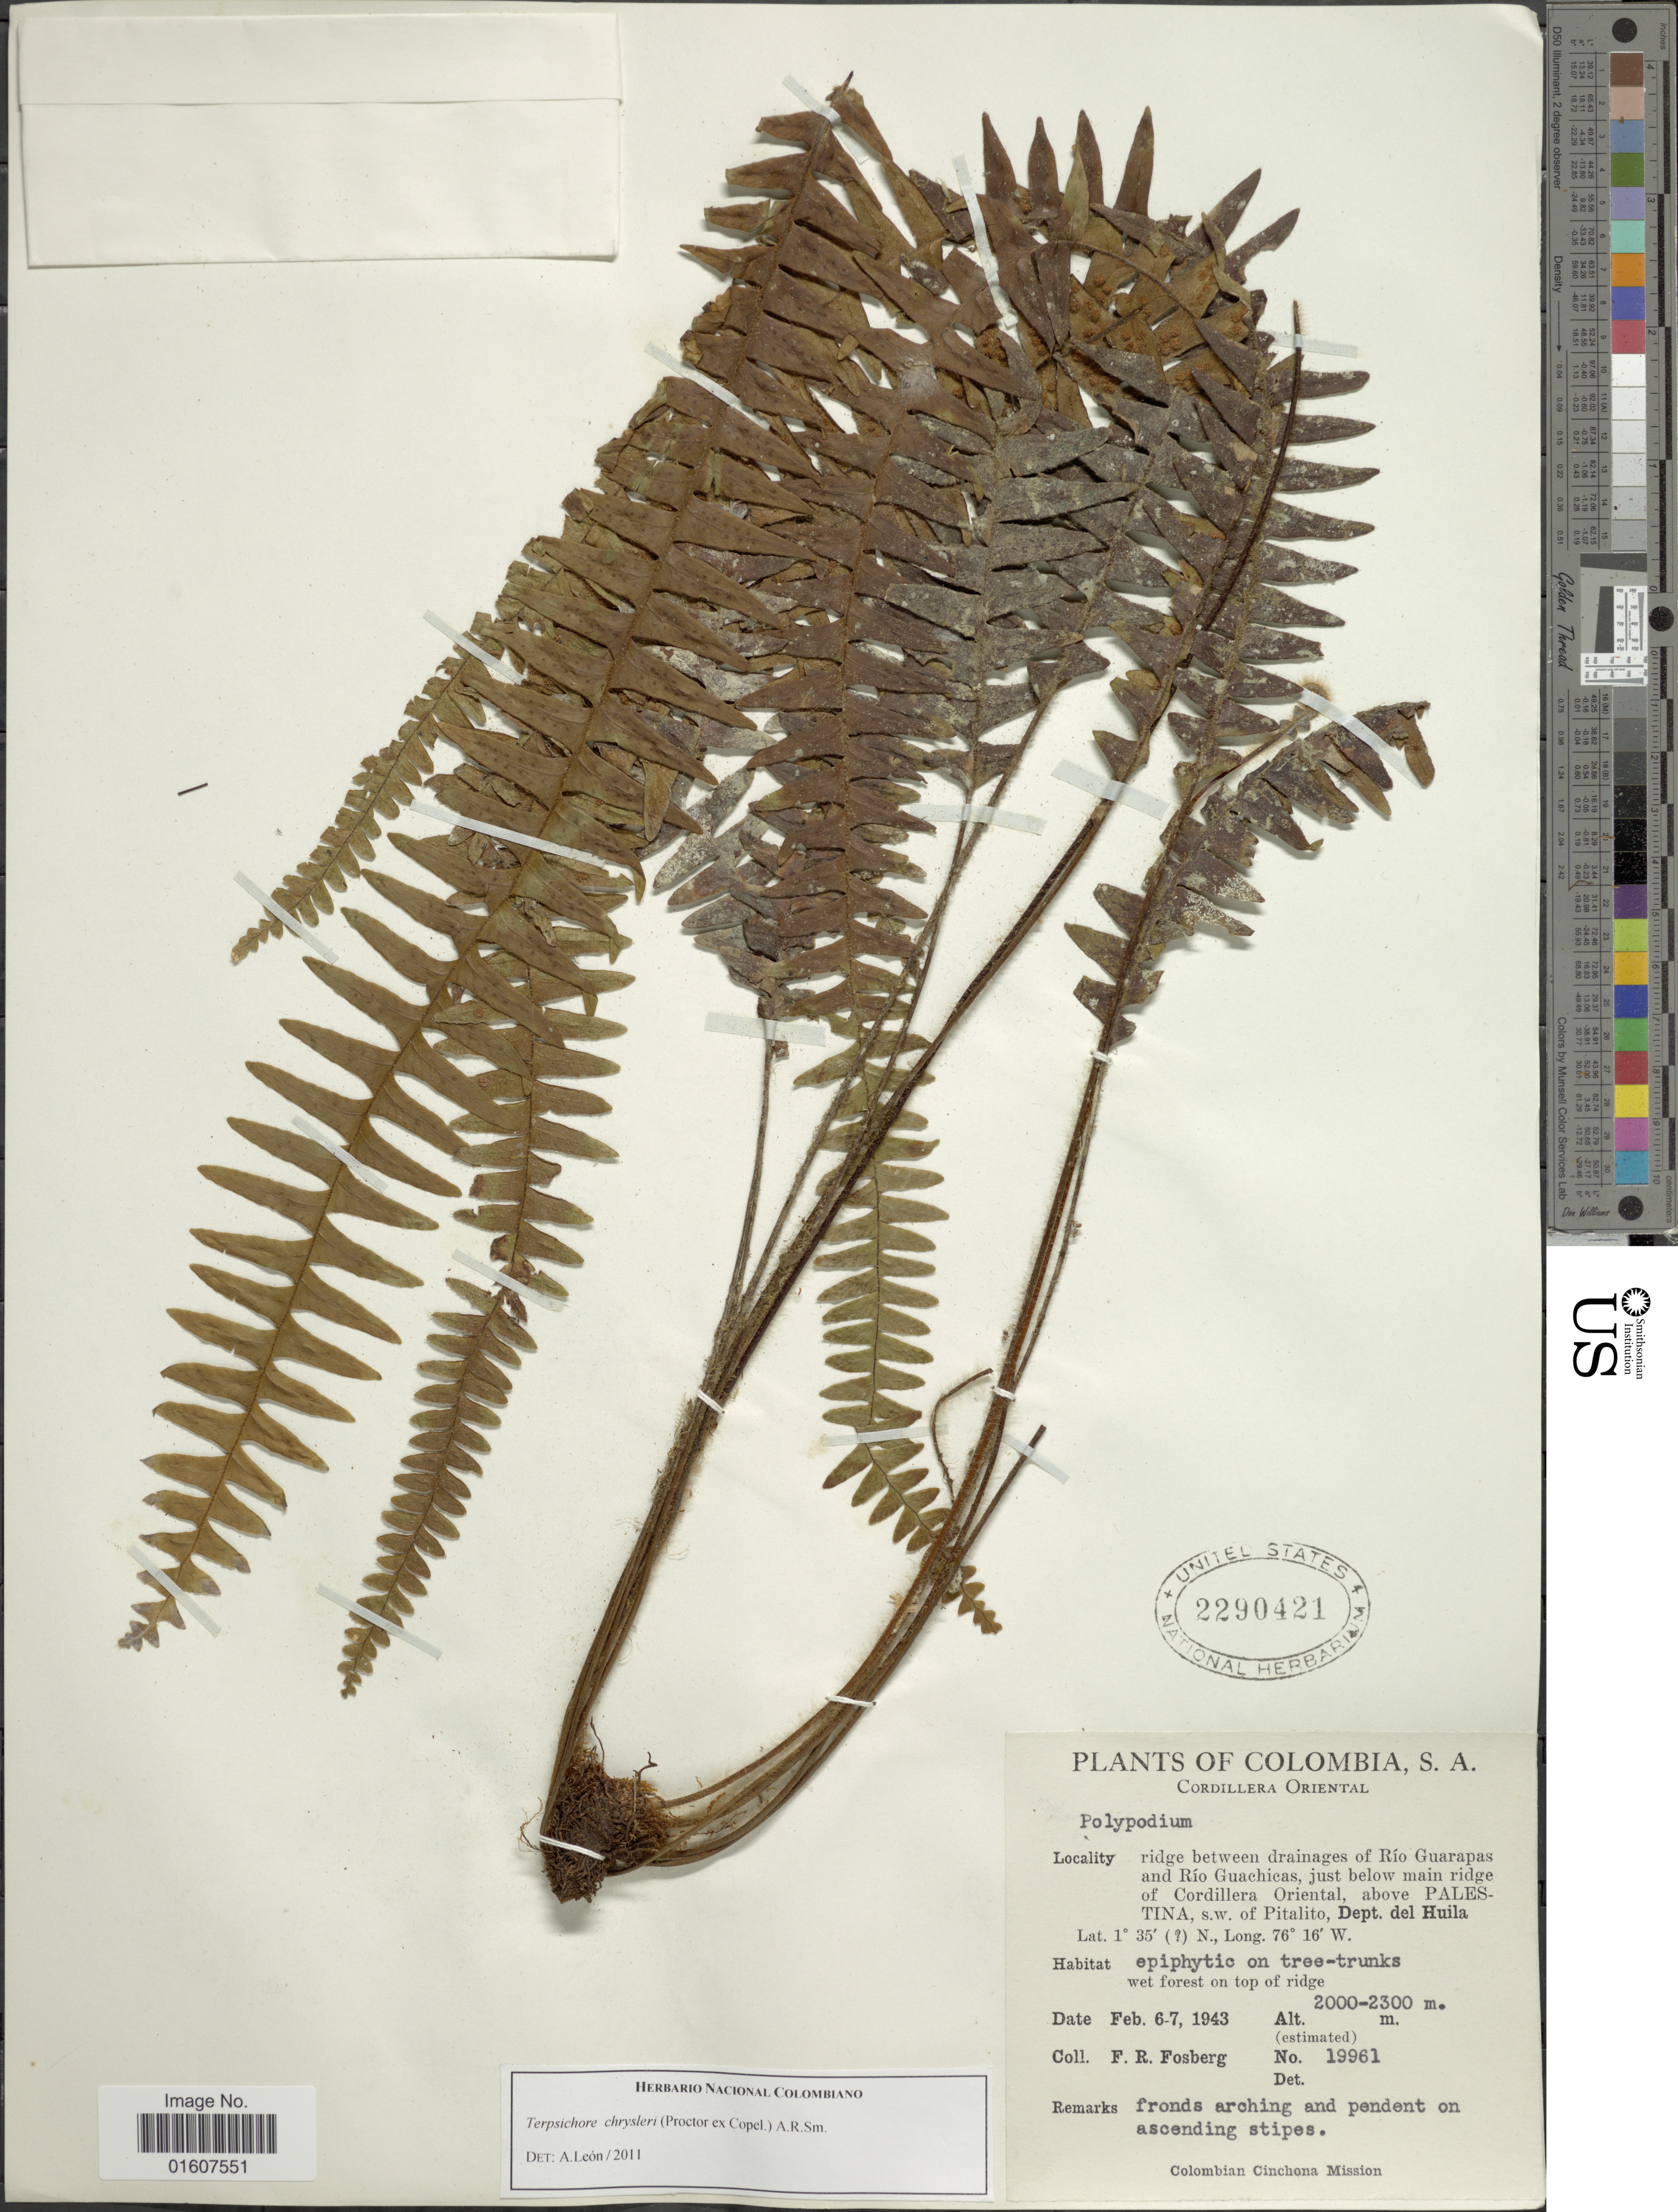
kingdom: Plantae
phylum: Tracheophyta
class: Polypodiopsida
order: Polypodiales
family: Polypodiaceae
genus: Terpsichore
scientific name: Terpsichore chrysleri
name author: (Copel.) A.R. Sm.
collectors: F. R. Fosberg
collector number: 19961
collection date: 1943-02-06/1943-02-07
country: Colombia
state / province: Huila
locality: Cordillera Oriental, ridge between drainages of Río Guarapas and Río Guachicas, just below main ridge of Cordillera Oriental, above PALESTINA, s.w. of Pitalito, Dept. del Huila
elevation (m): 2000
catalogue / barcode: US 2290421